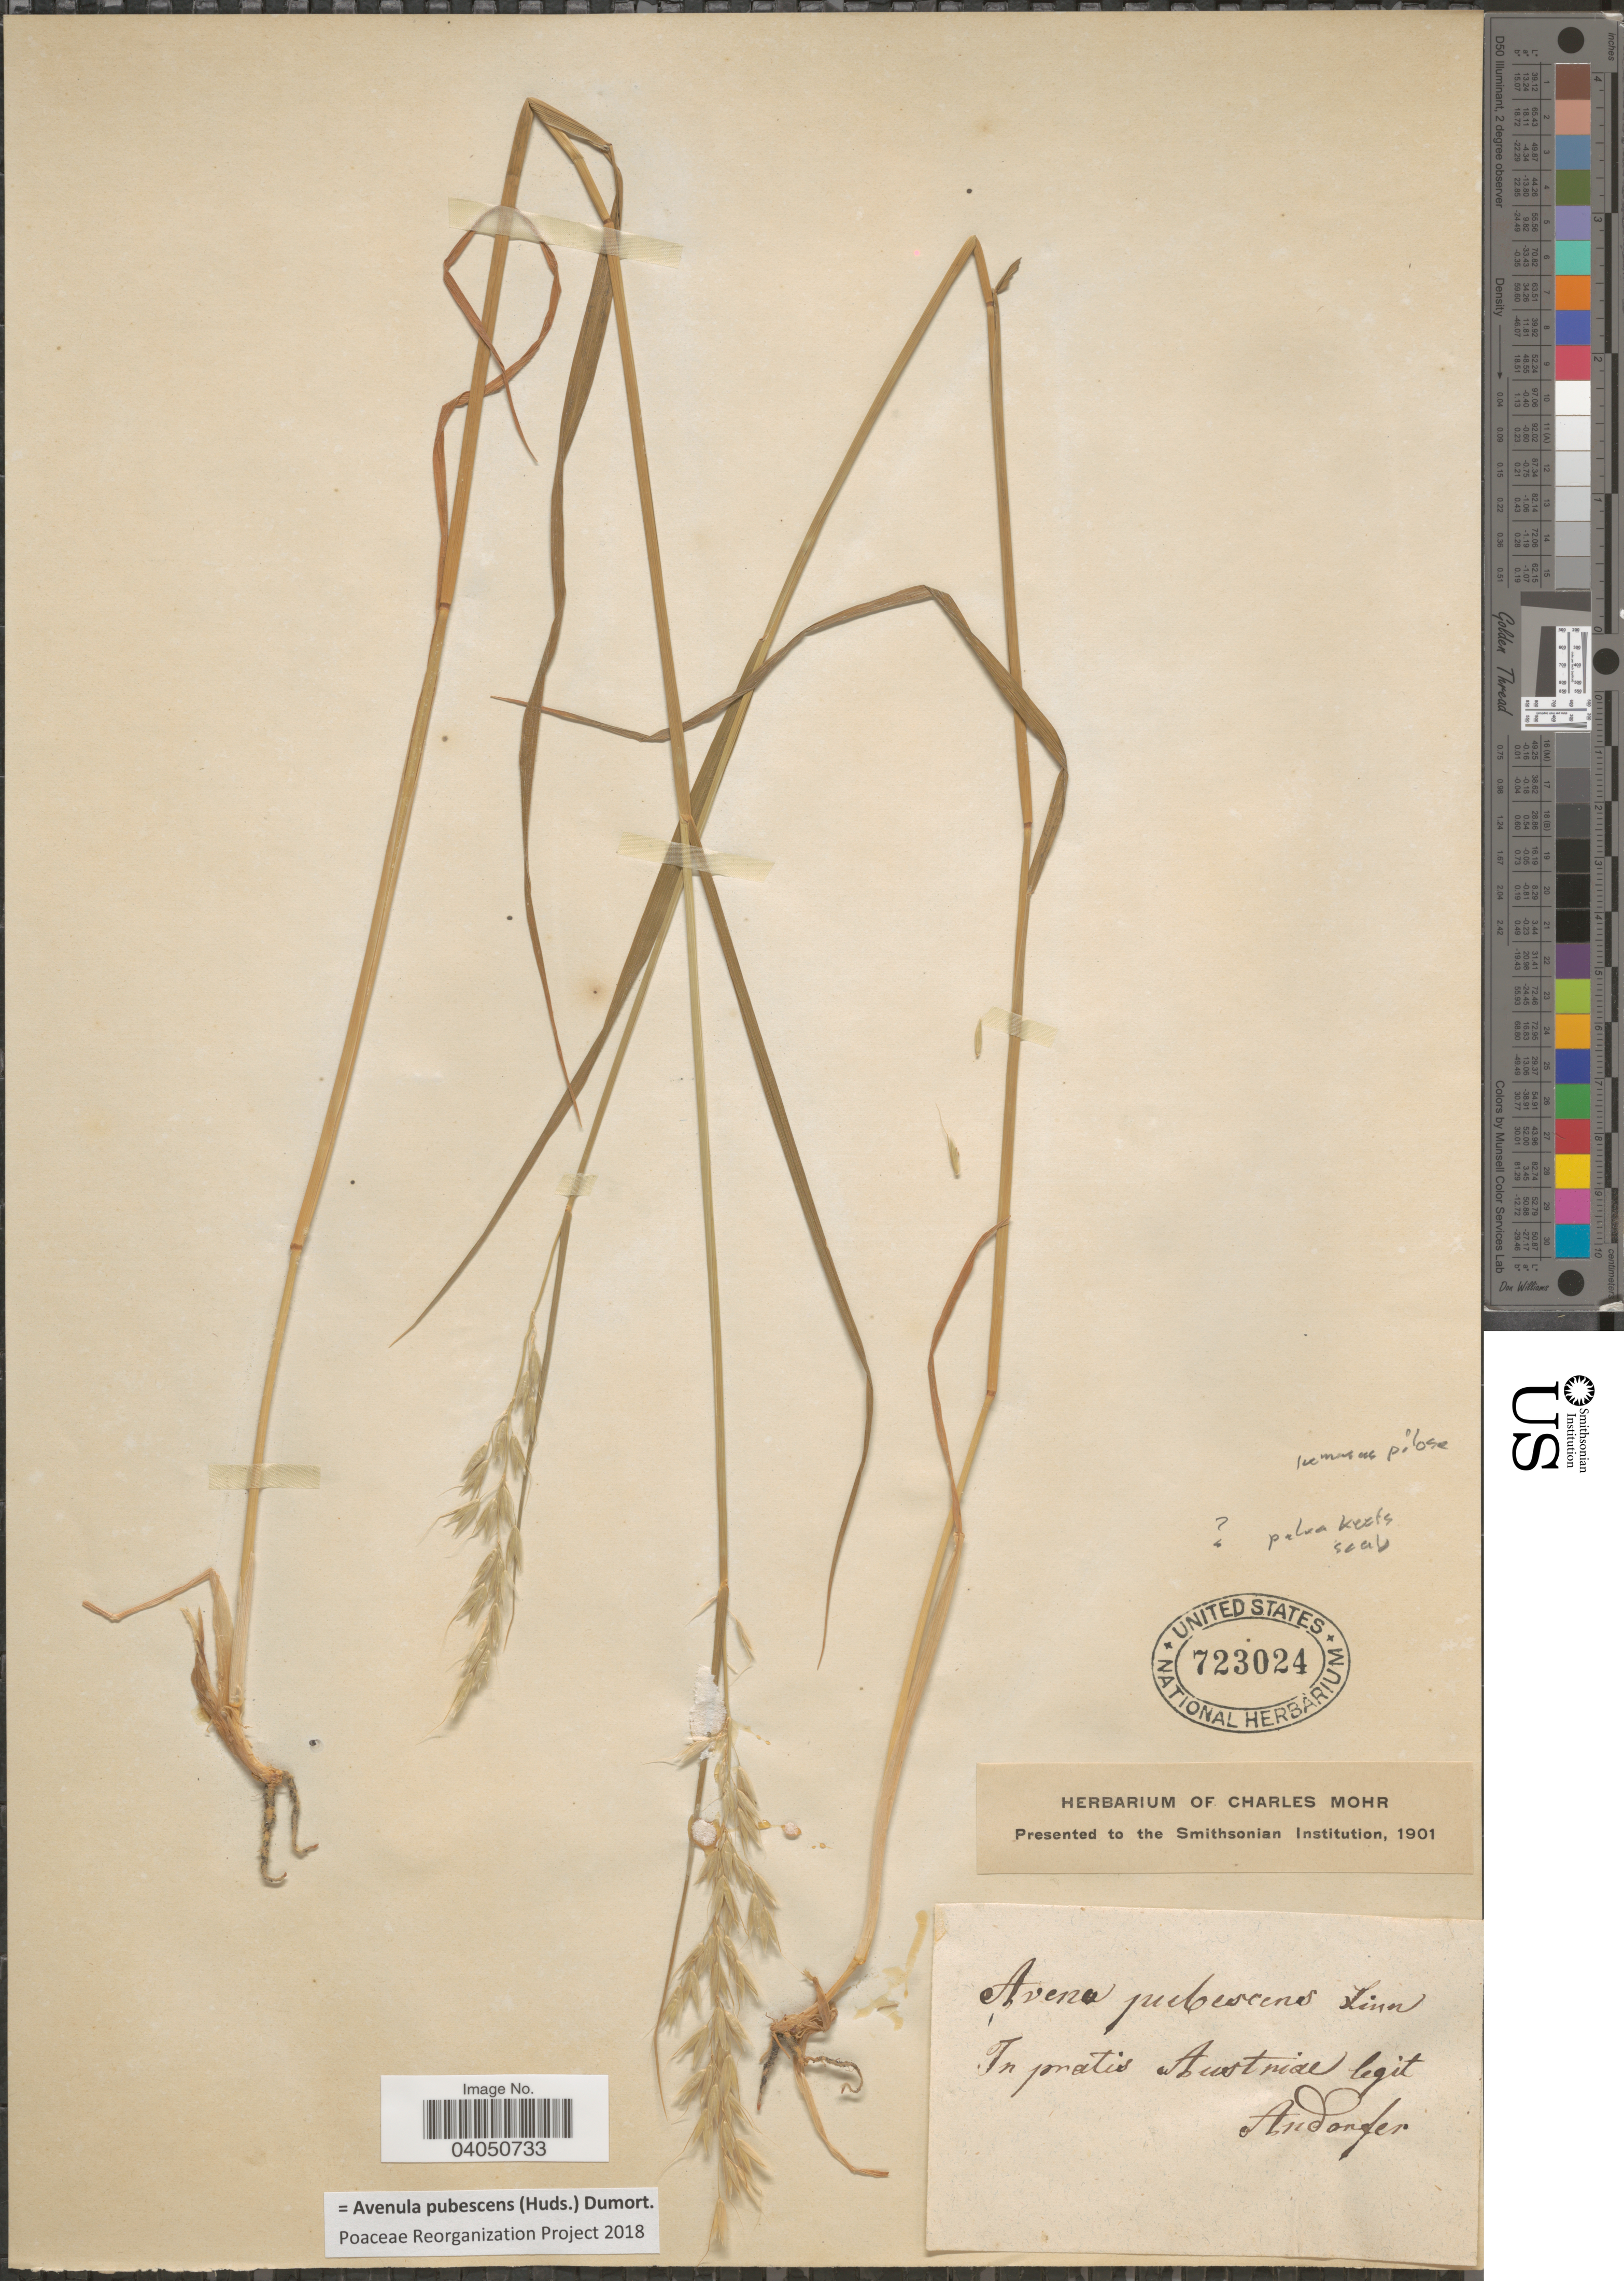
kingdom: Plantae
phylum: Tracheophyta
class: Liliopsida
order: Poales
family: Poaceae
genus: Avenula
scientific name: Avenula pubescens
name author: (Huds.) Dumort.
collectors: -. Andorfer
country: Austria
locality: In pratis Austriae.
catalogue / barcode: US 723024